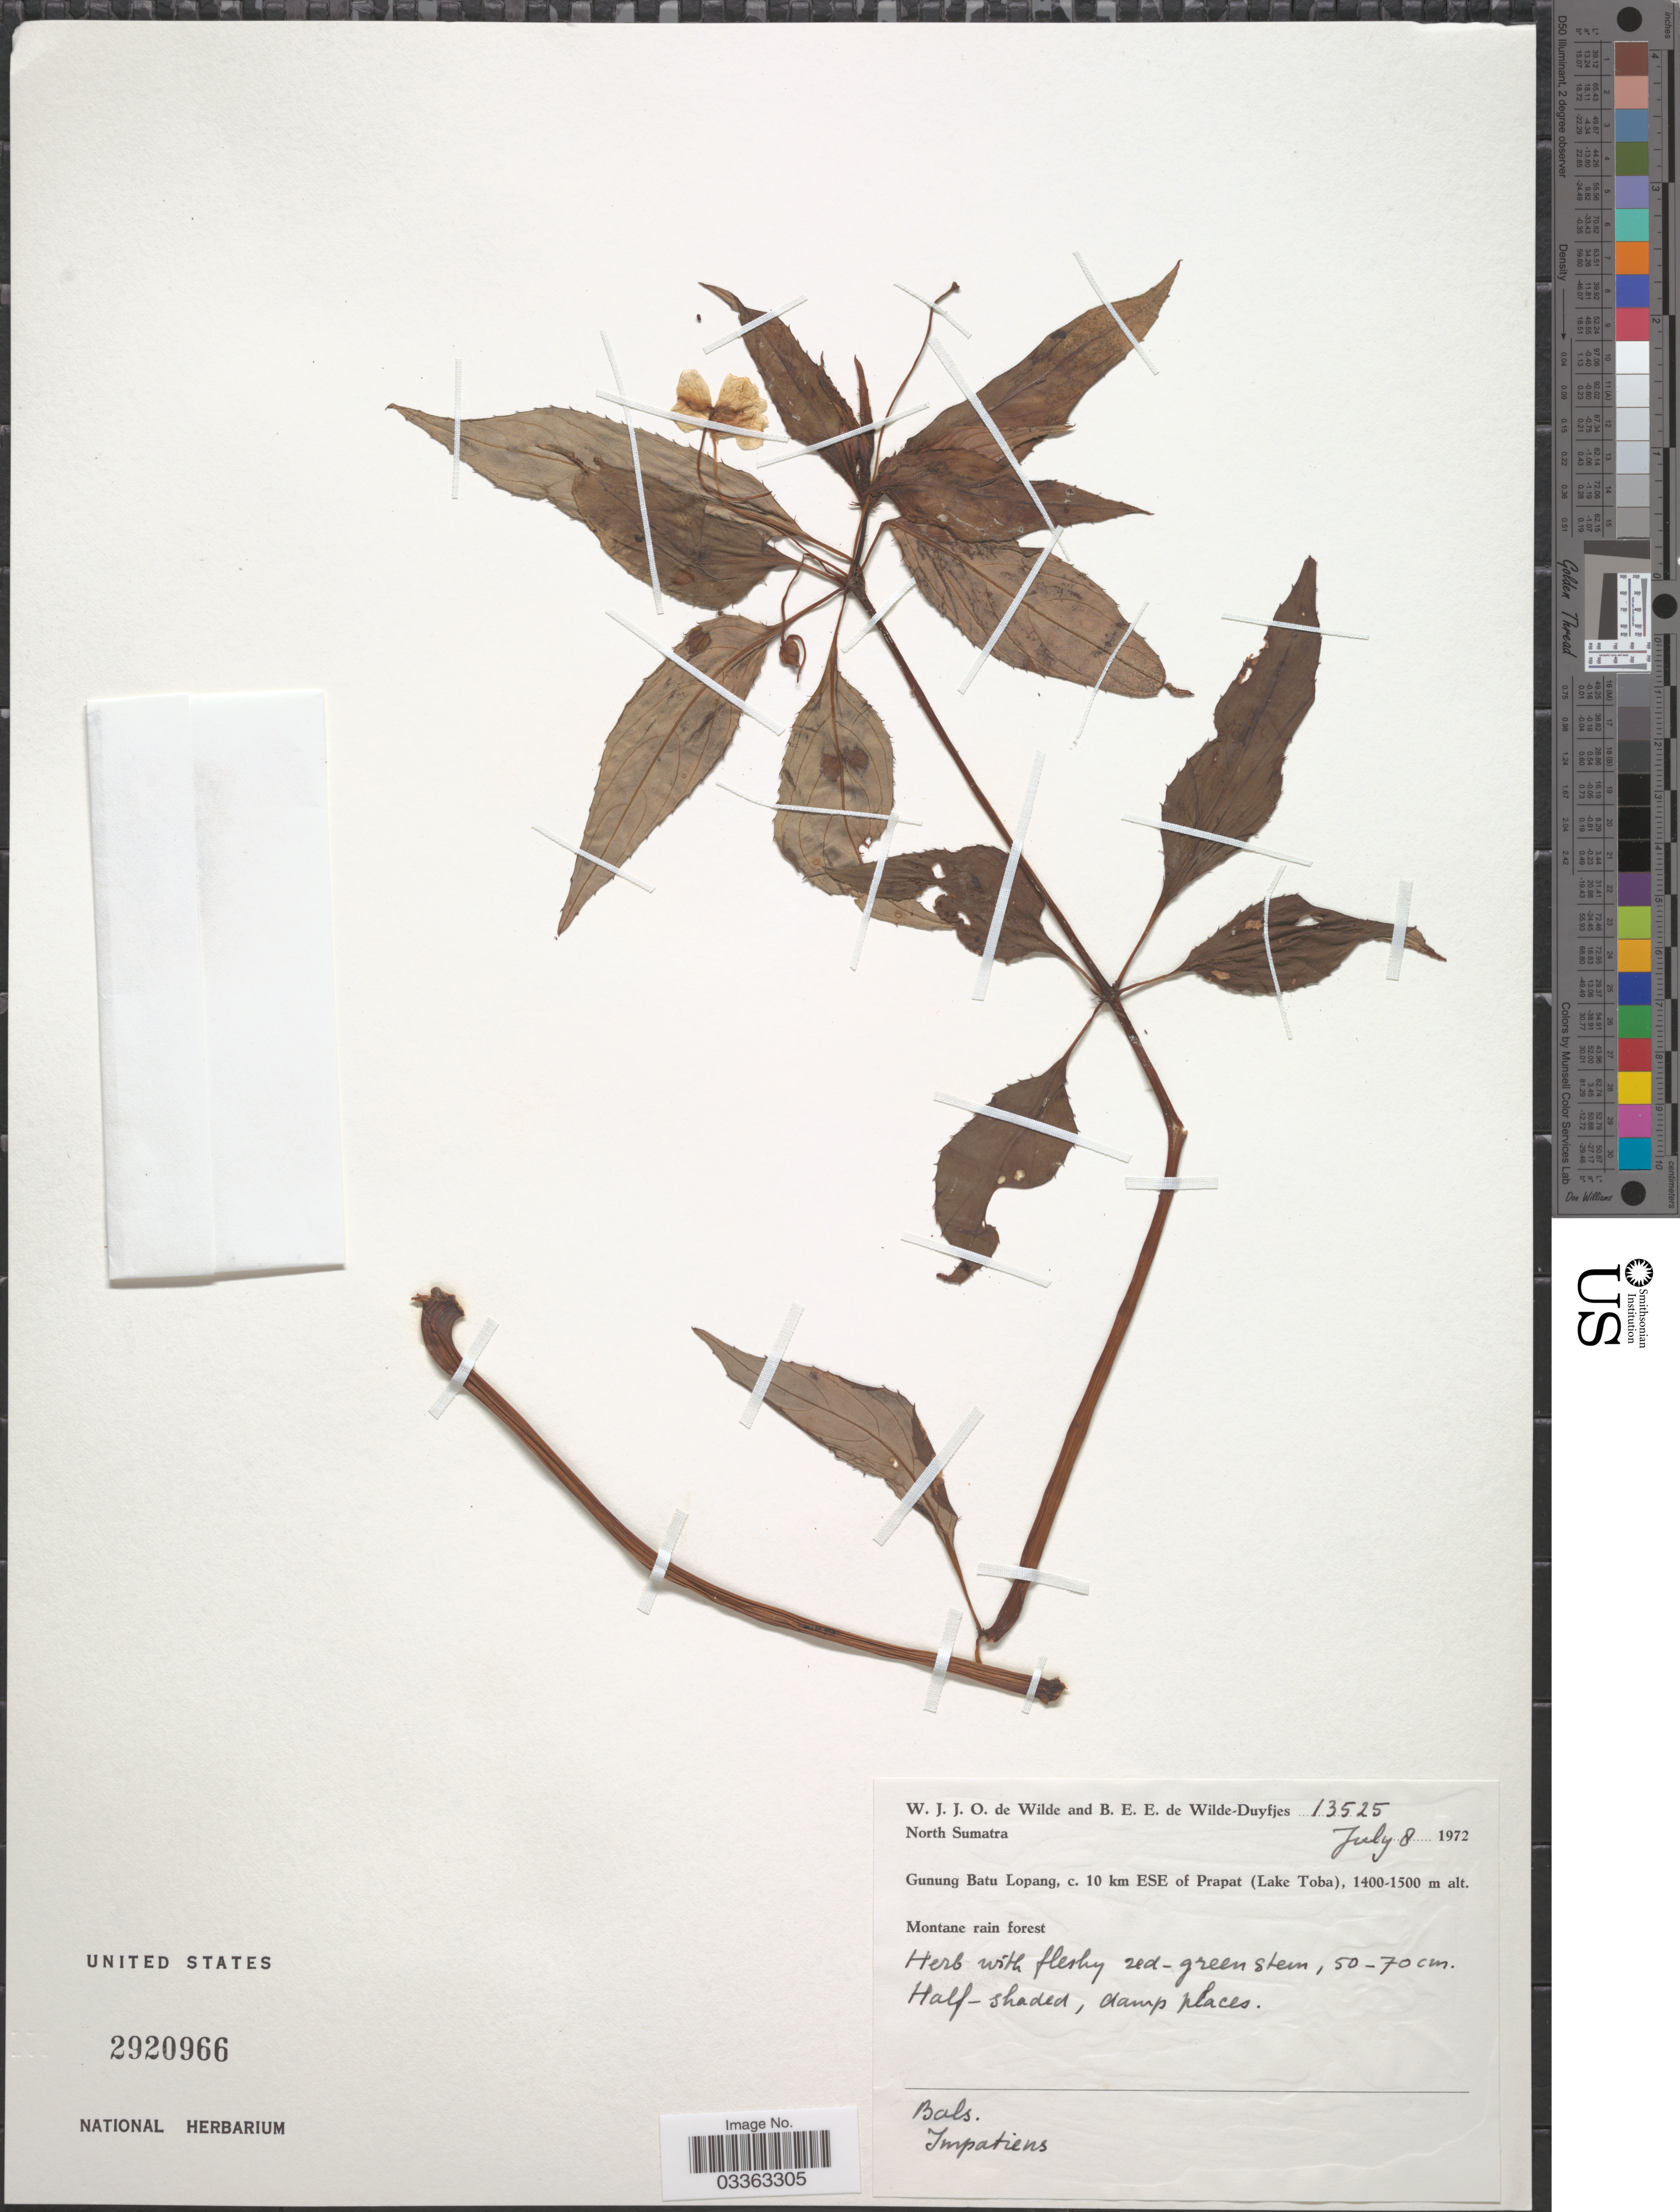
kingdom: Plantae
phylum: Tracheophyta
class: Magnoliopsida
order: Ericales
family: Balsaminaceae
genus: Impatiens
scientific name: Impatiens sp.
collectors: W. J. de Wilde & B. E. de Wilde-Duyfjes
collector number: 13525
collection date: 1972-07-08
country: Indonesia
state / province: Sumatra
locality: North Sumatra. Gunung Batu Lopang, c. 10 km ESE of Prapat (Lake Toba).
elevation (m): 1400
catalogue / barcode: US 2920966